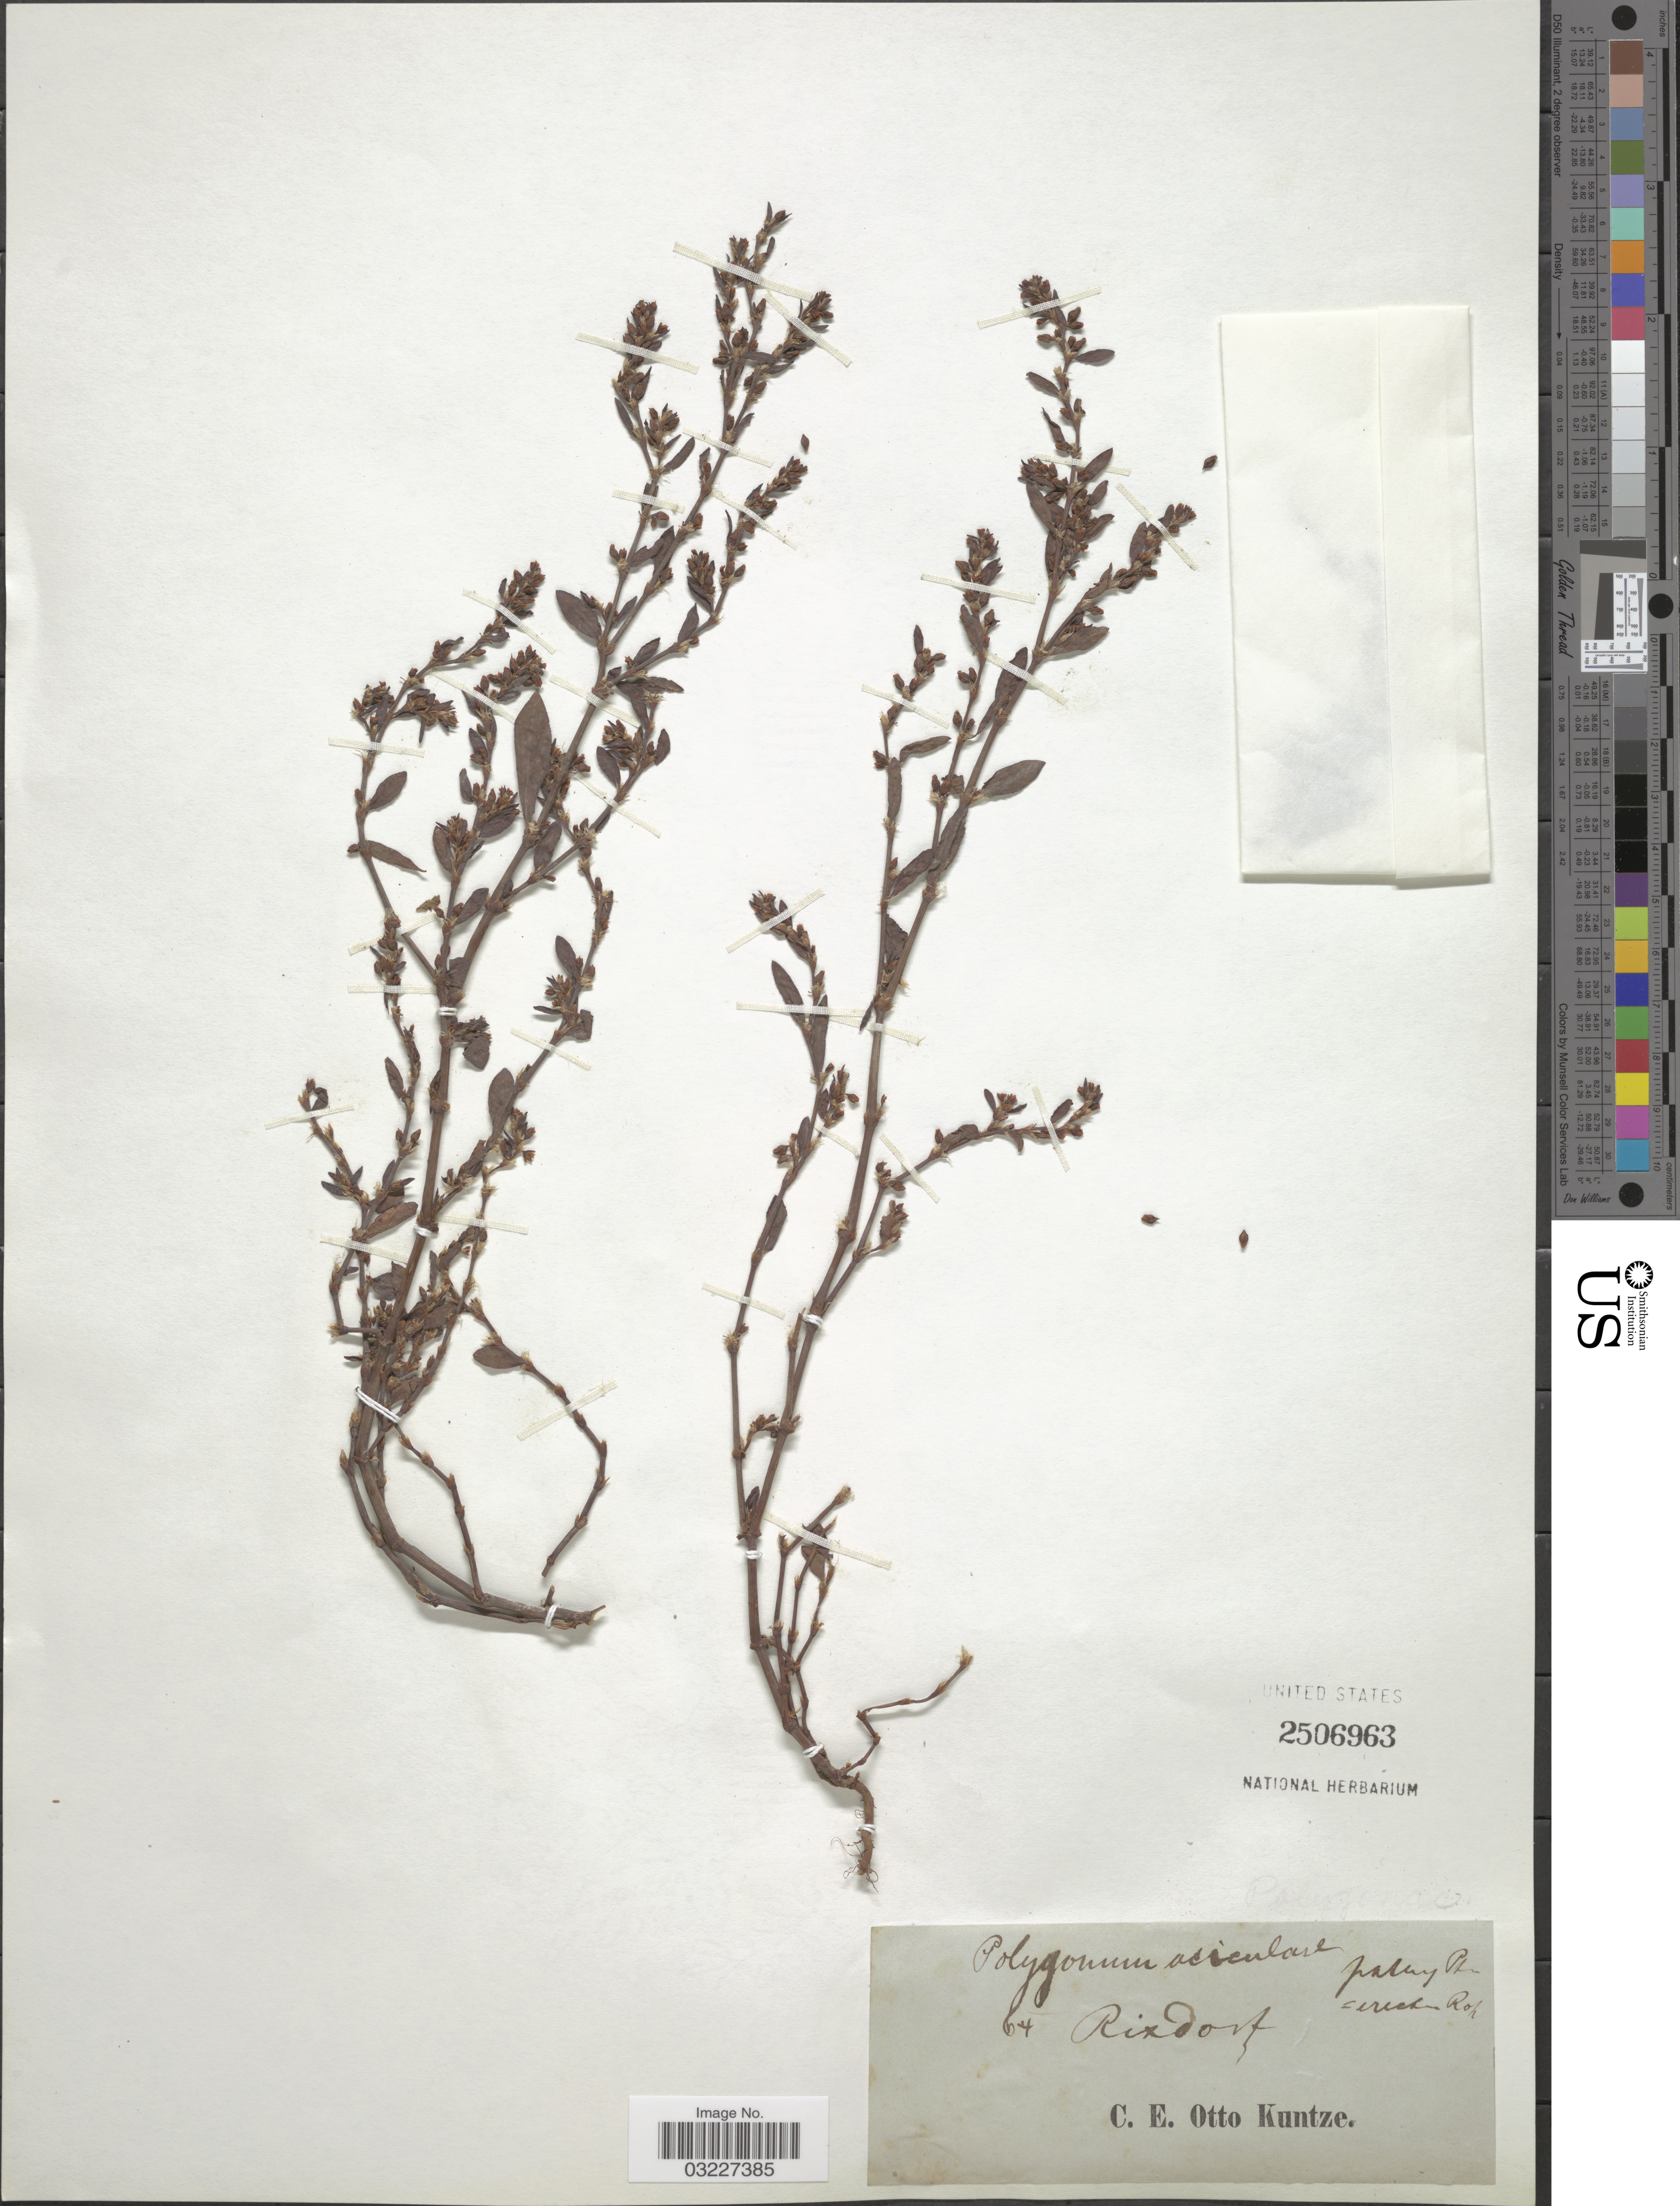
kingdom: Plantae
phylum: Tracheophyta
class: Magnoliopsida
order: Caryophyllales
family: Polygonaceae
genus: Polygonum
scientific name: Polygonum aviculare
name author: L.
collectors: C.E.O. Kuntze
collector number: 64?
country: Germany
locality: Rixdorf.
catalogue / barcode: US 2506963